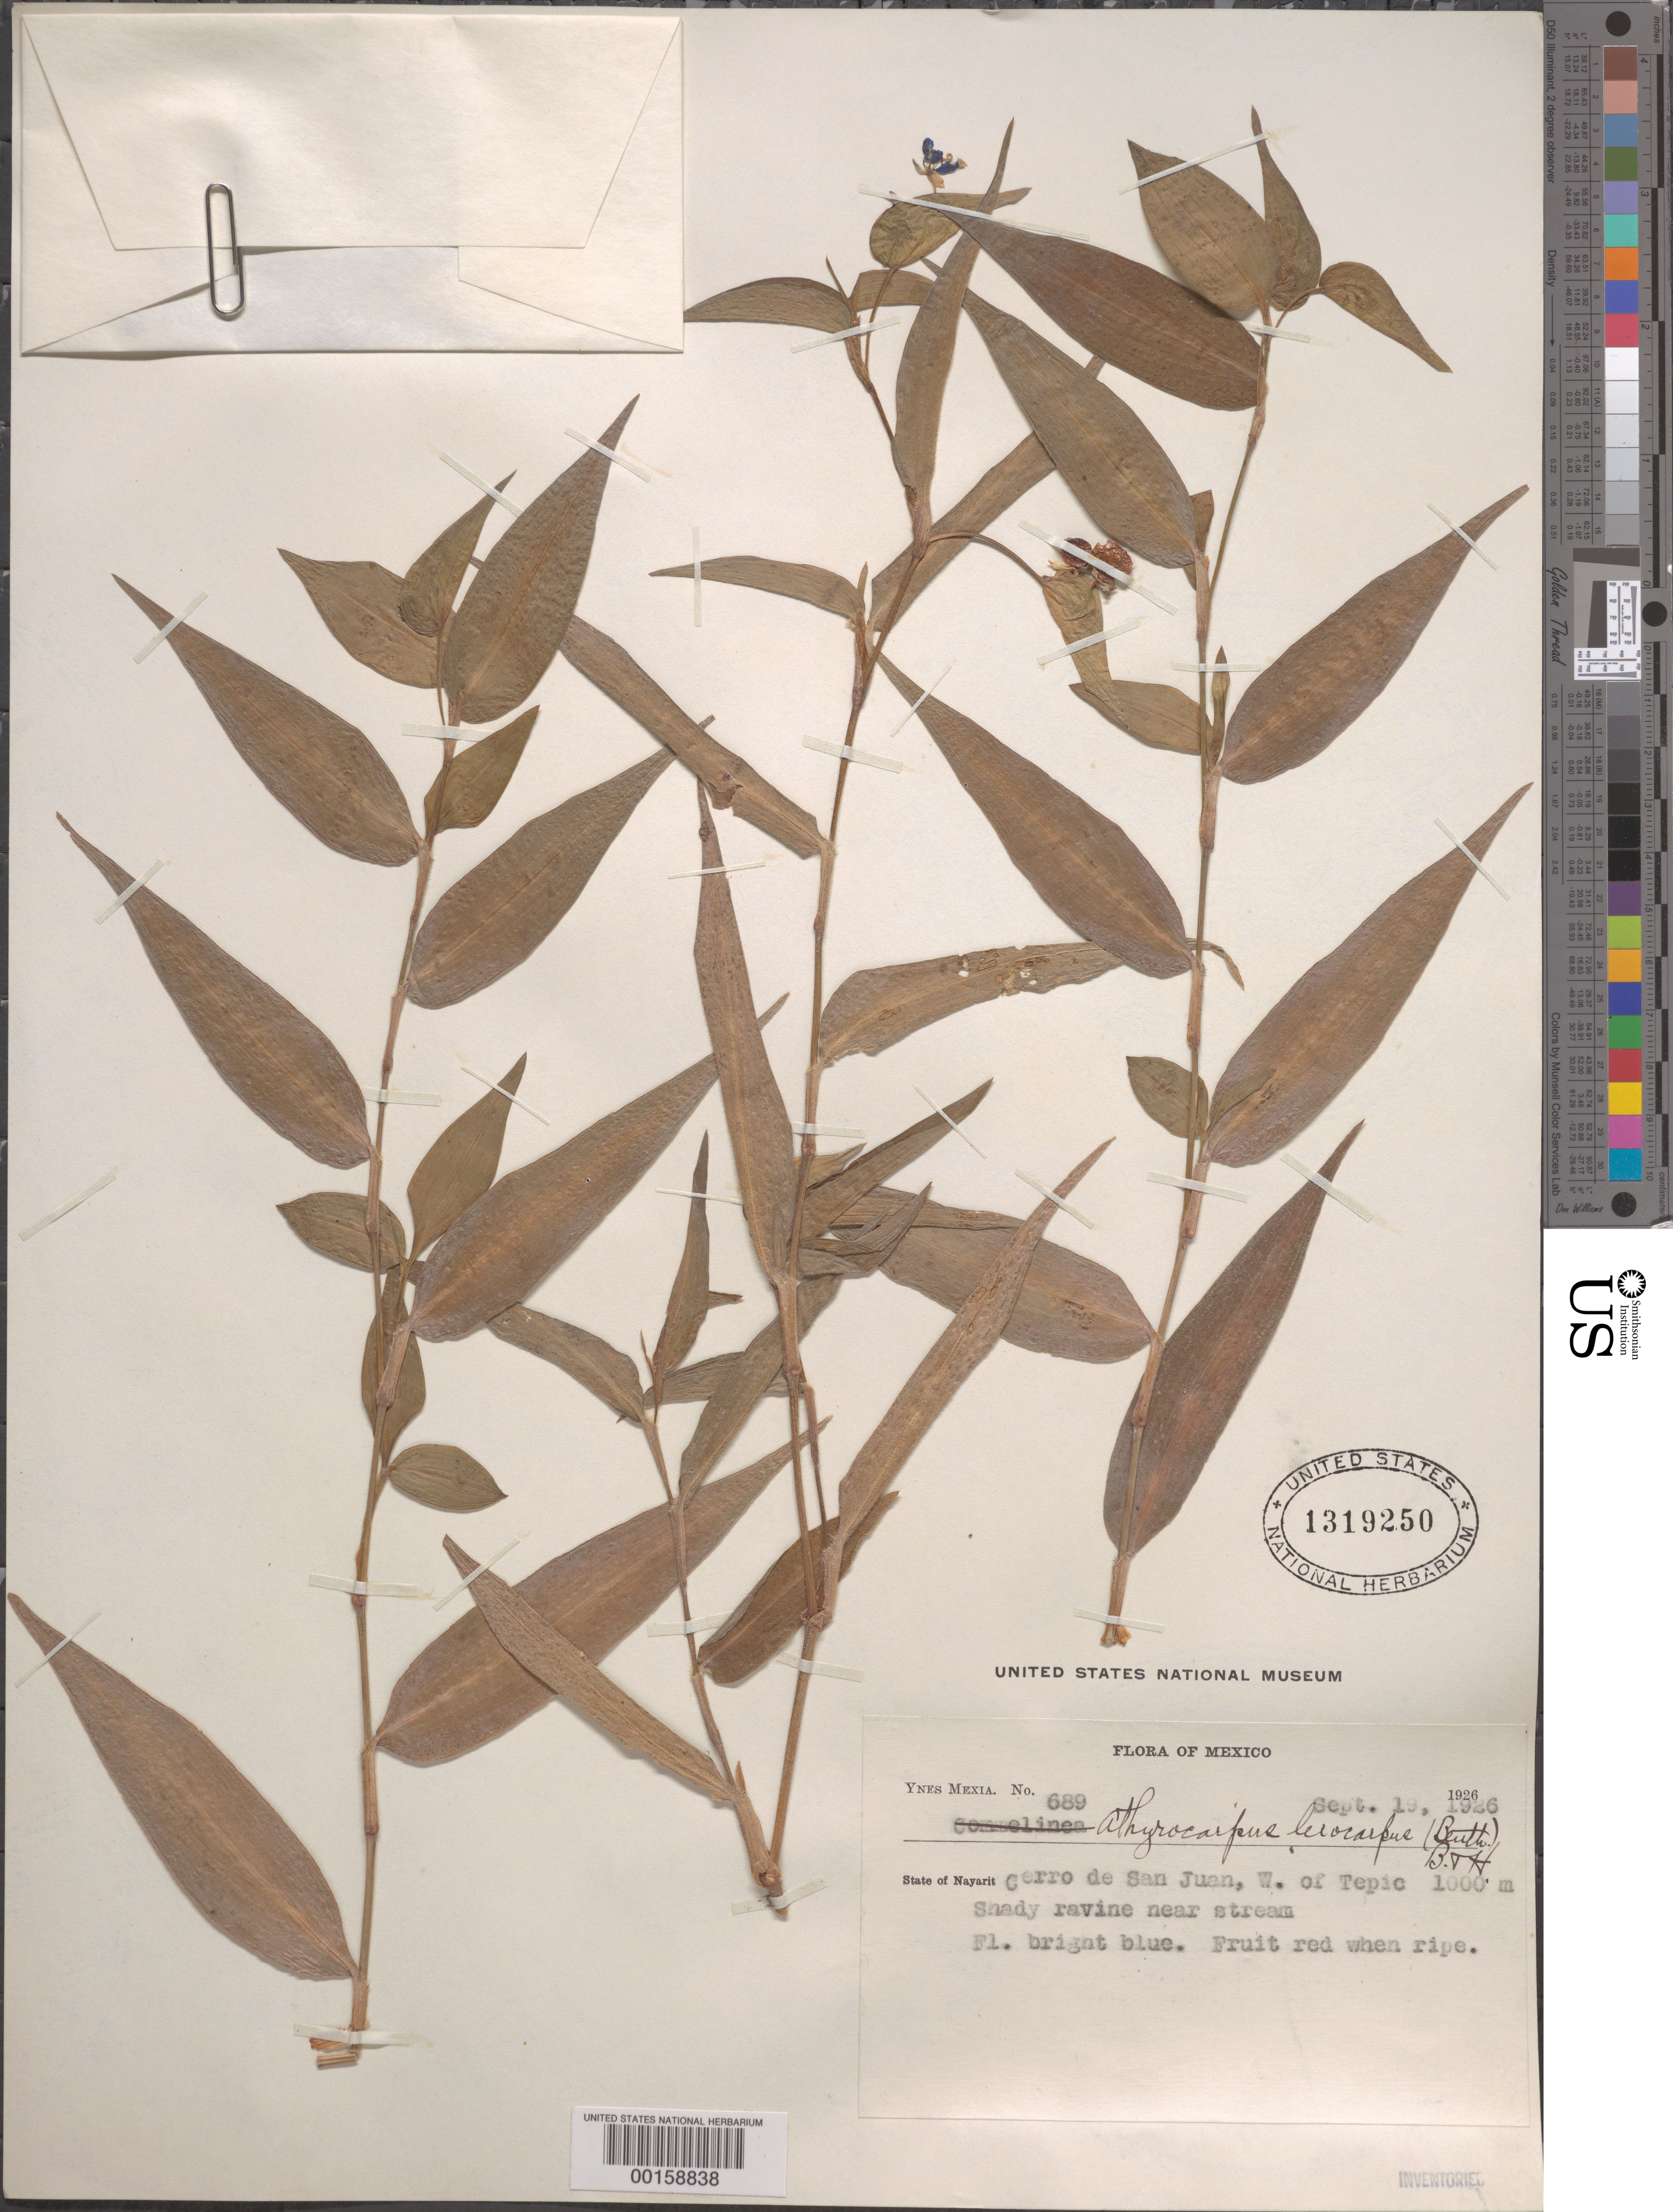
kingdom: Plantae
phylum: Tracheophyta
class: Liliopsida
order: Commelinales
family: Commelinaceae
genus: Commelina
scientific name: Commelina leiocarpa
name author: Benth.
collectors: Y. Mexia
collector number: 689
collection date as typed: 19 Sep 1926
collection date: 1926-09-19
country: Mexico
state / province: Nayarit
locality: Cerro de san juan, W of Tepic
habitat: Shady ravine near stream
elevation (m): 1000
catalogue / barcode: US 1319250